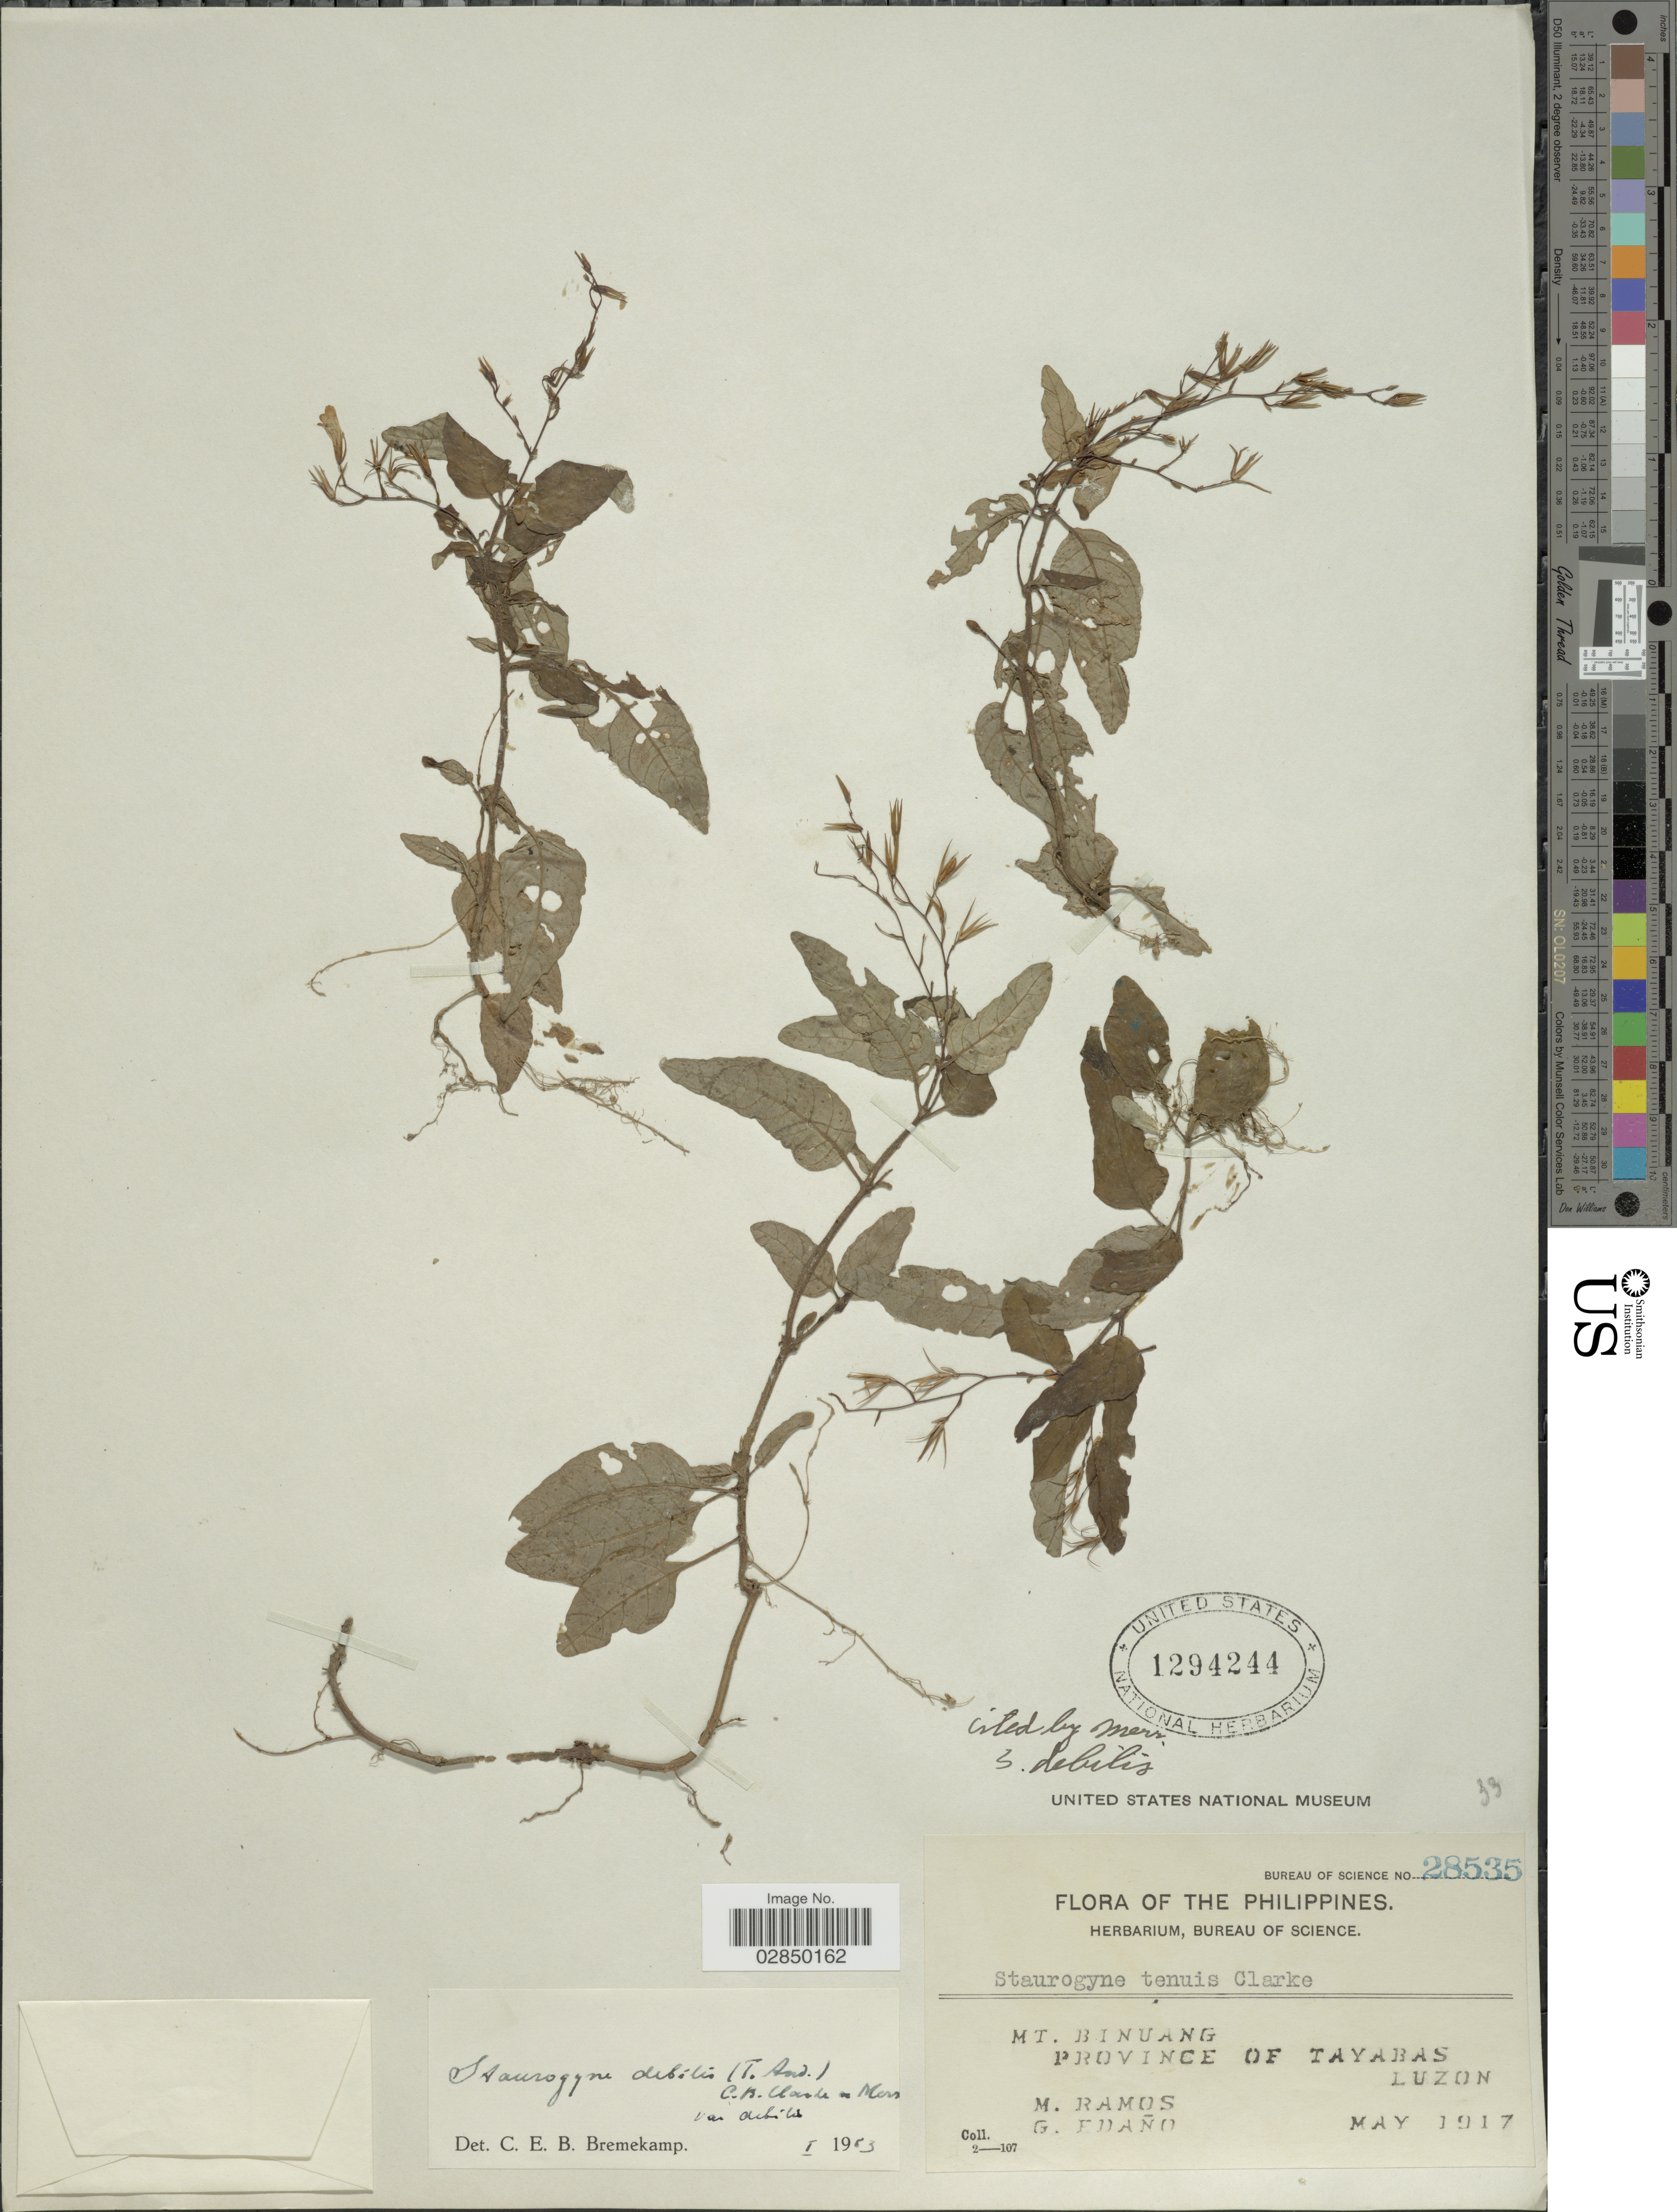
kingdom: Plantae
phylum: Tracheophyta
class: Magnoliopsida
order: Lamiales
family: Acanthaceae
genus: Staurogyne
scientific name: Staurogyne debilis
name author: (T. Anderson) C.B. Clarke ex Merr.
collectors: M. Ramos & G. Edaño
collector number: Bureau of Science 28535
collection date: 1917-05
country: Philippines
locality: Mt. Binuang, Province of Tayabas, Luzon.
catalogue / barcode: US 1294244